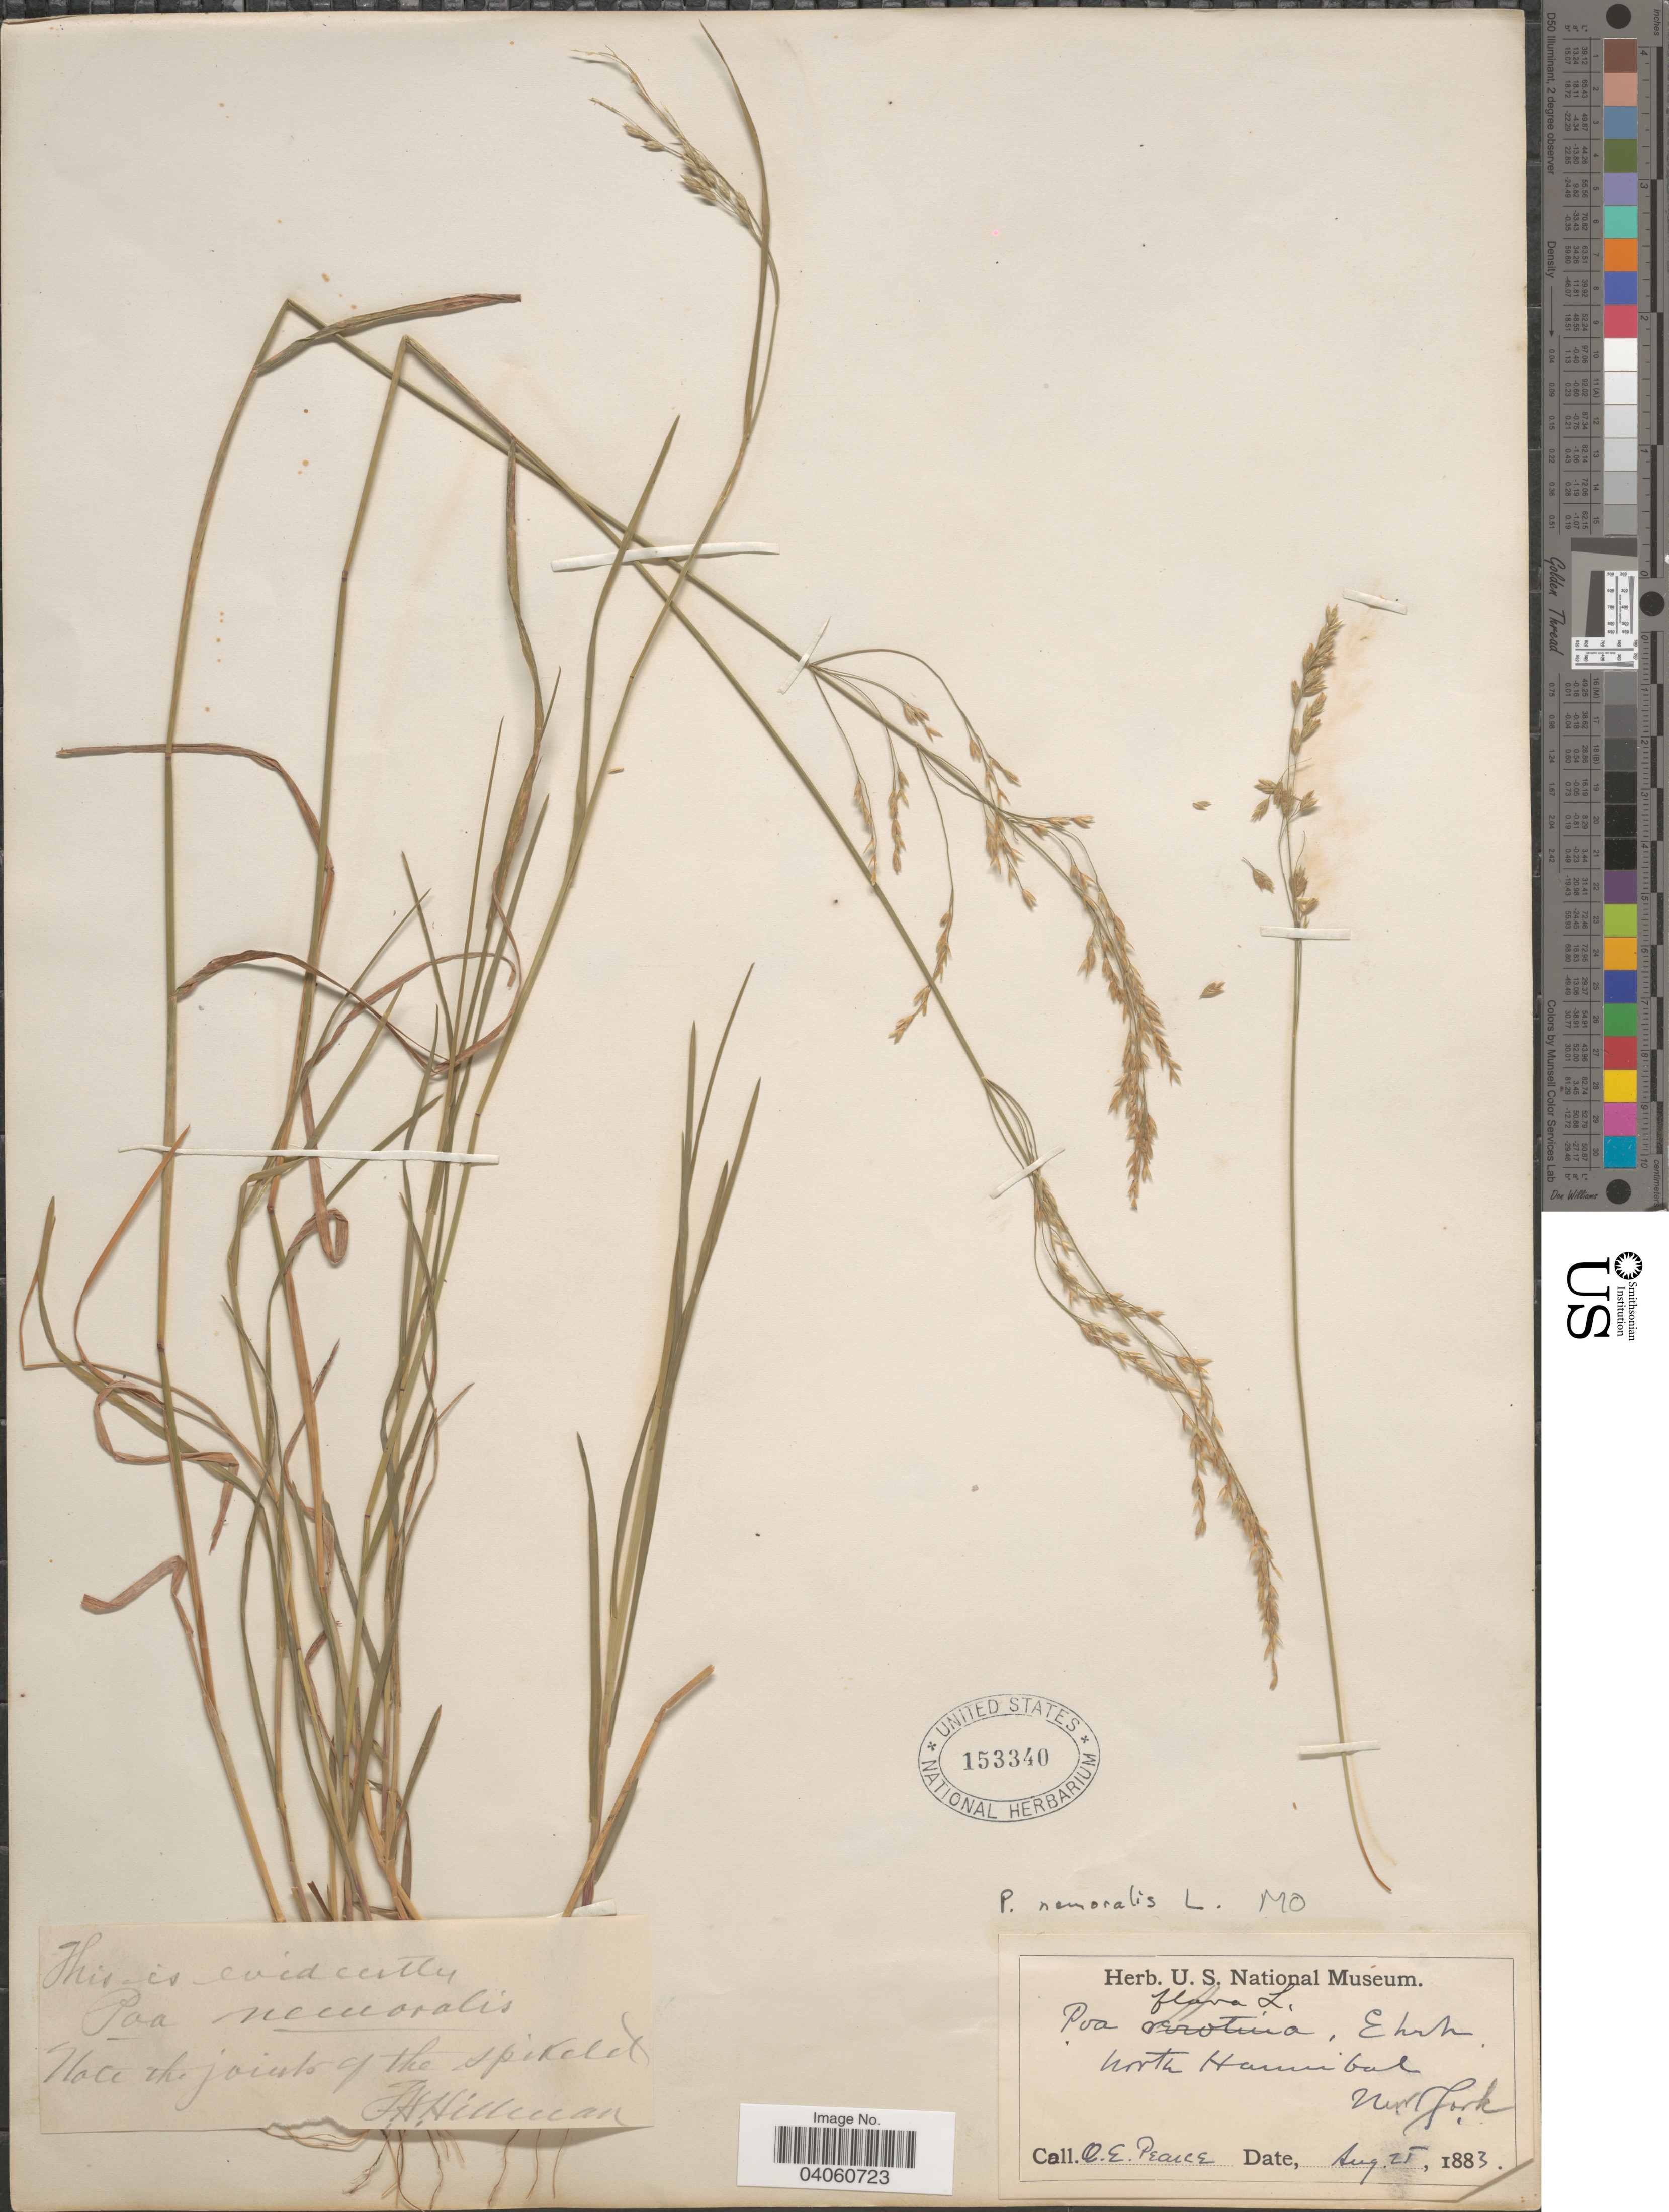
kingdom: Plantae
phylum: Tracheophyta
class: Liliopsida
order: Poales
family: Poaceae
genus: Poa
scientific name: Poa nemoralis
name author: L.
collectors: O. E. Pearce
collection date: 1883-08-25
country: United States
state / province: Missouri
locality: North Hannibal. Near Fork.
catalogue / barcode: US 153340